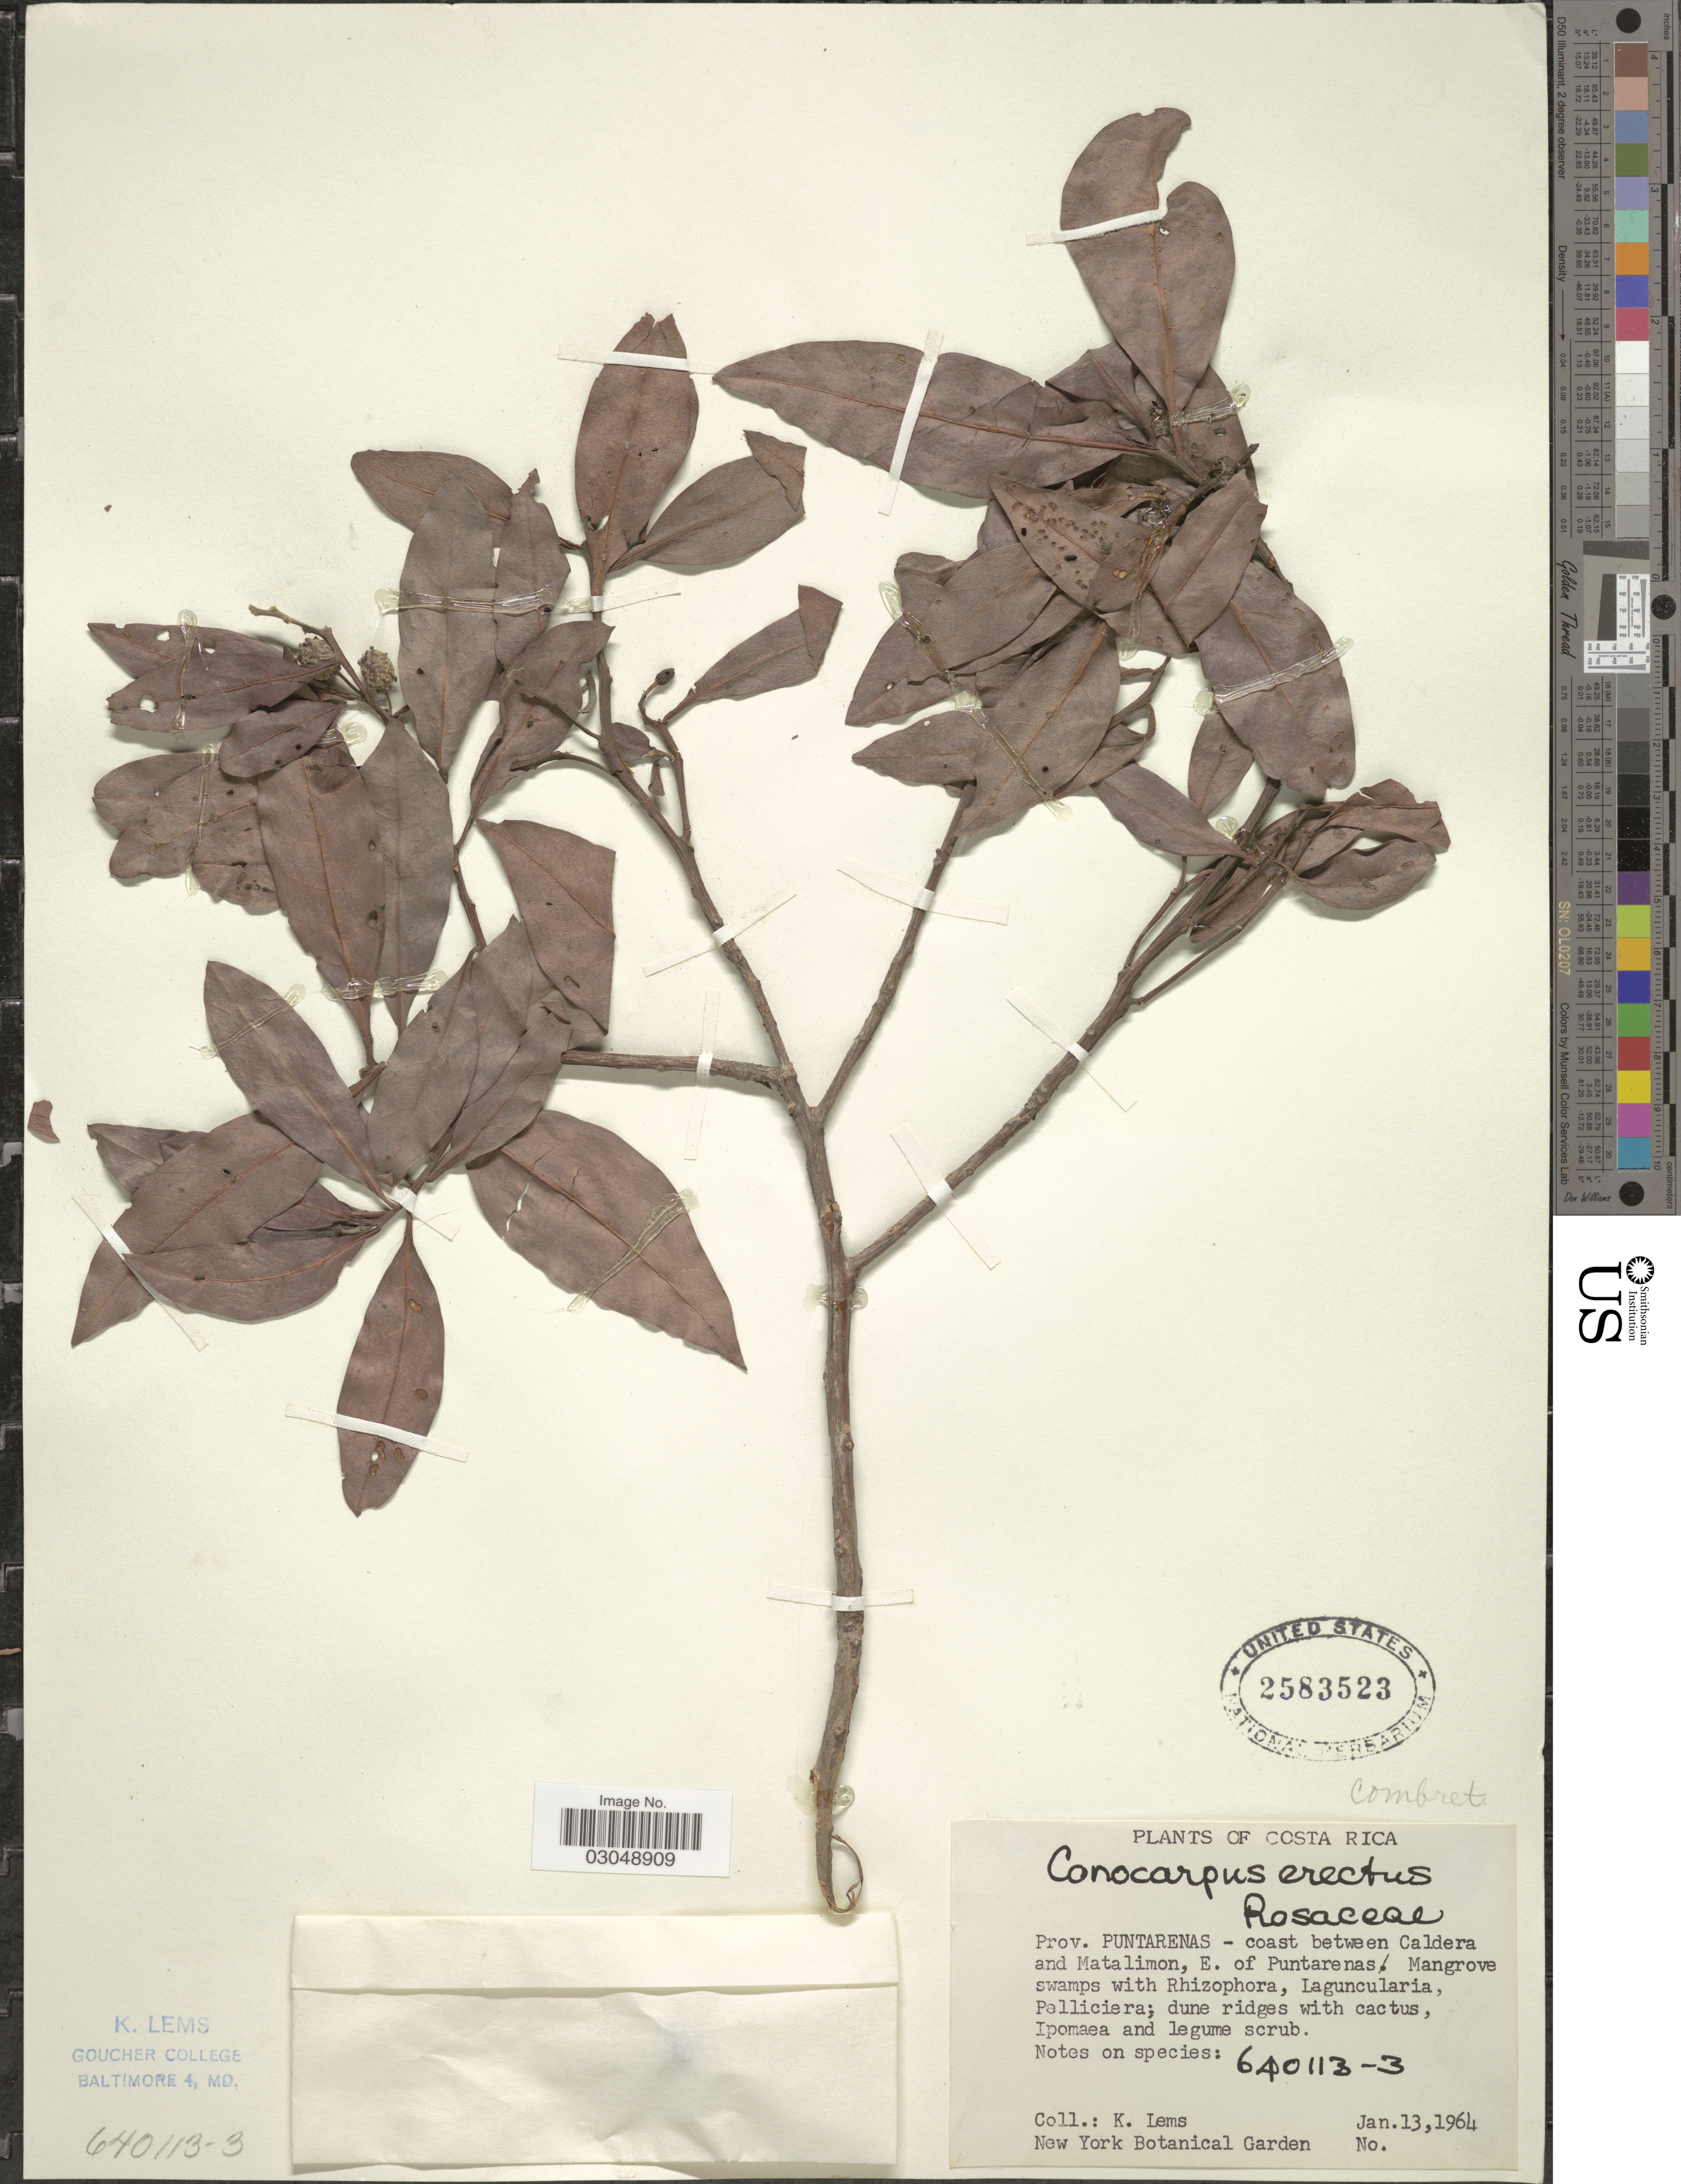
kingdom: Plantae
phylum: Tracheophyta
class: Magnoliopsida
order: Myrtales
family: Combretaceae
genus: Conocarpus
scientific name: Conocarpus erectus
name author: L.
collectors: K. Lems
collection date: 1964-01-13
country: Costa Rica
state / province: Puntarenas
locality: Coast between Caldera and Matalimon, E. of Puntarenas.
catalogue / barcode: US 2583523